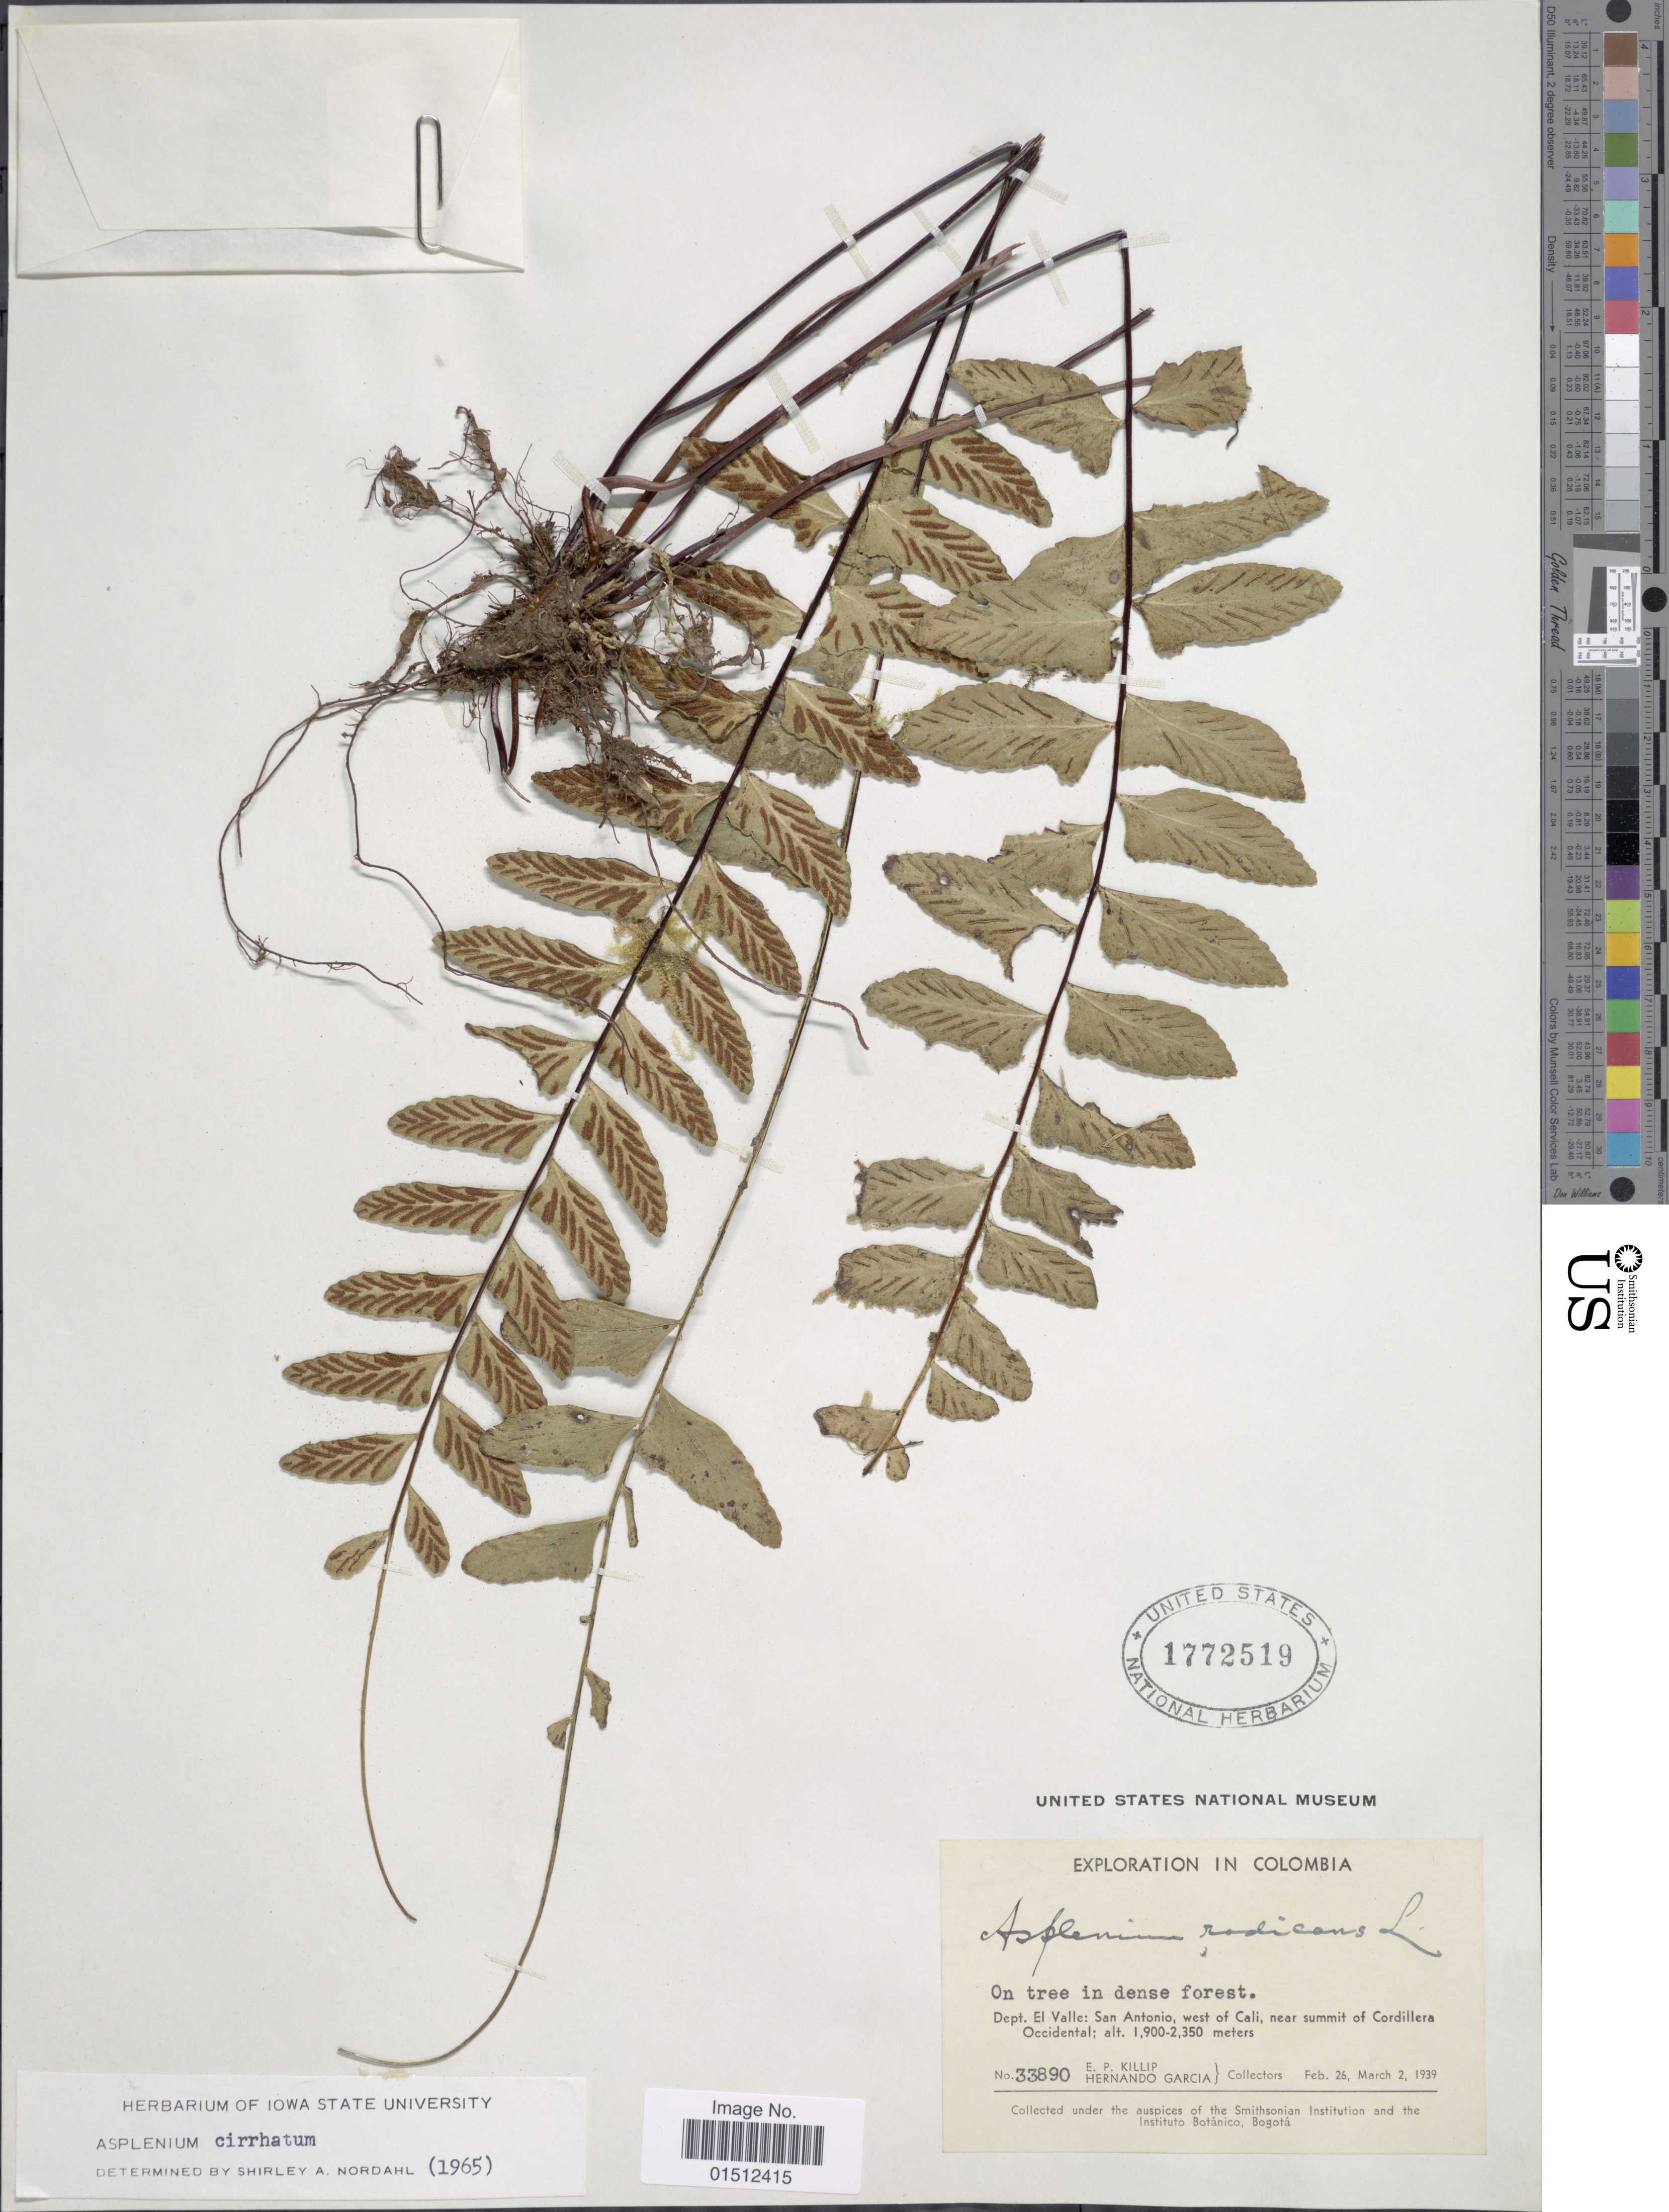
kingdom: Plantae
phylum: Tracheophyta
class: Polypodiopsida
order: Polypodiales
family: Aspleniaceae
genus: Asplenium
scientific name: Asplenium radicans var. cirrhatum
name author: (Rich. ex Willd.) Rosenst.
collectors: E. P. Killip & H. Garcia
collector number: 33890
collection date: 1939-02-26/1939-03-02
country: Colombia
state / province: Valle del Cauca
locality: Colombia, Dep, El Valle: San Antonio, West of Cali, near summit of Cordillera Occidental.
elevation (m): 1900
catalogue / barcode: US 1772519